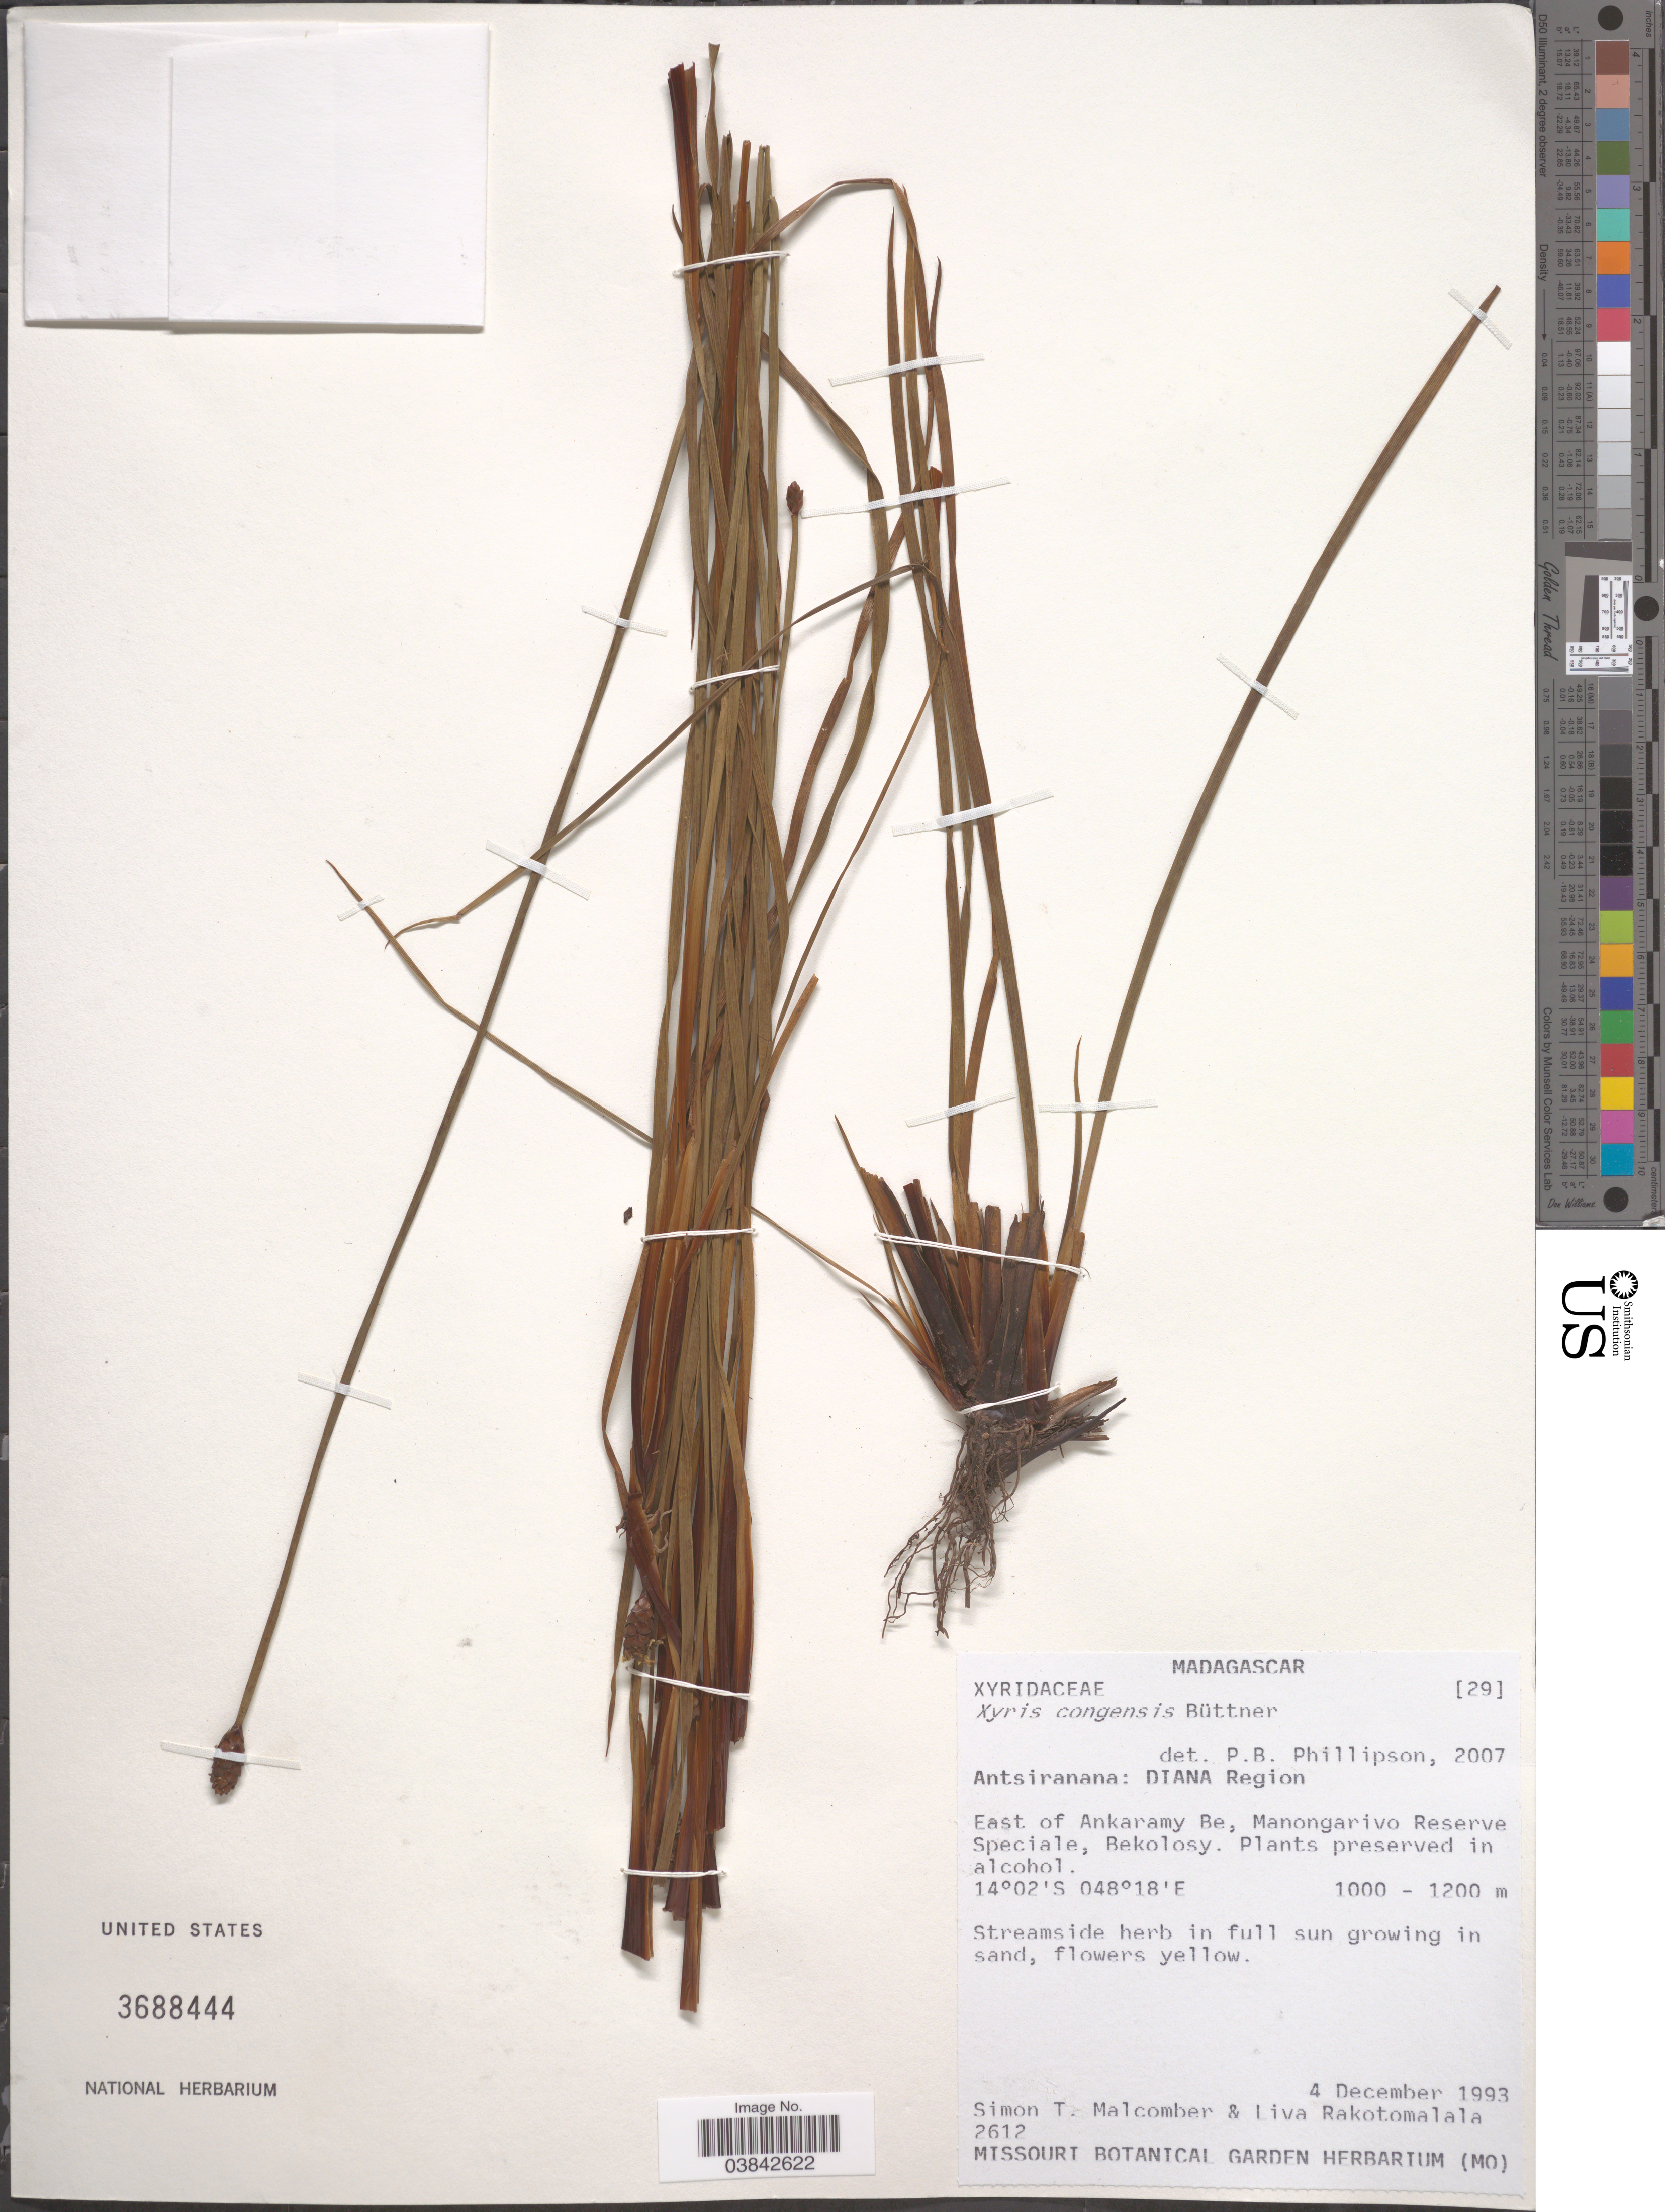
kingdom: Plantae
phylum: Tracheophyta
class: Liliopsida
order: Poales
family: Xyridaceae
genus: Xyris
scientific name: Xyris congensis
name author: Büttner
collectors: S. T. Malcomber & L. Rakotomalala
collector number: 2612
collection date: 1993-12-04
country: Madagascar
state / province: Diana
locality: Diana Region. East of Ankaramy Be, Manongarivo Reserve Speciale, Bekolosy.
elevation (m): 1000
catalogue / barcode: US 3688444